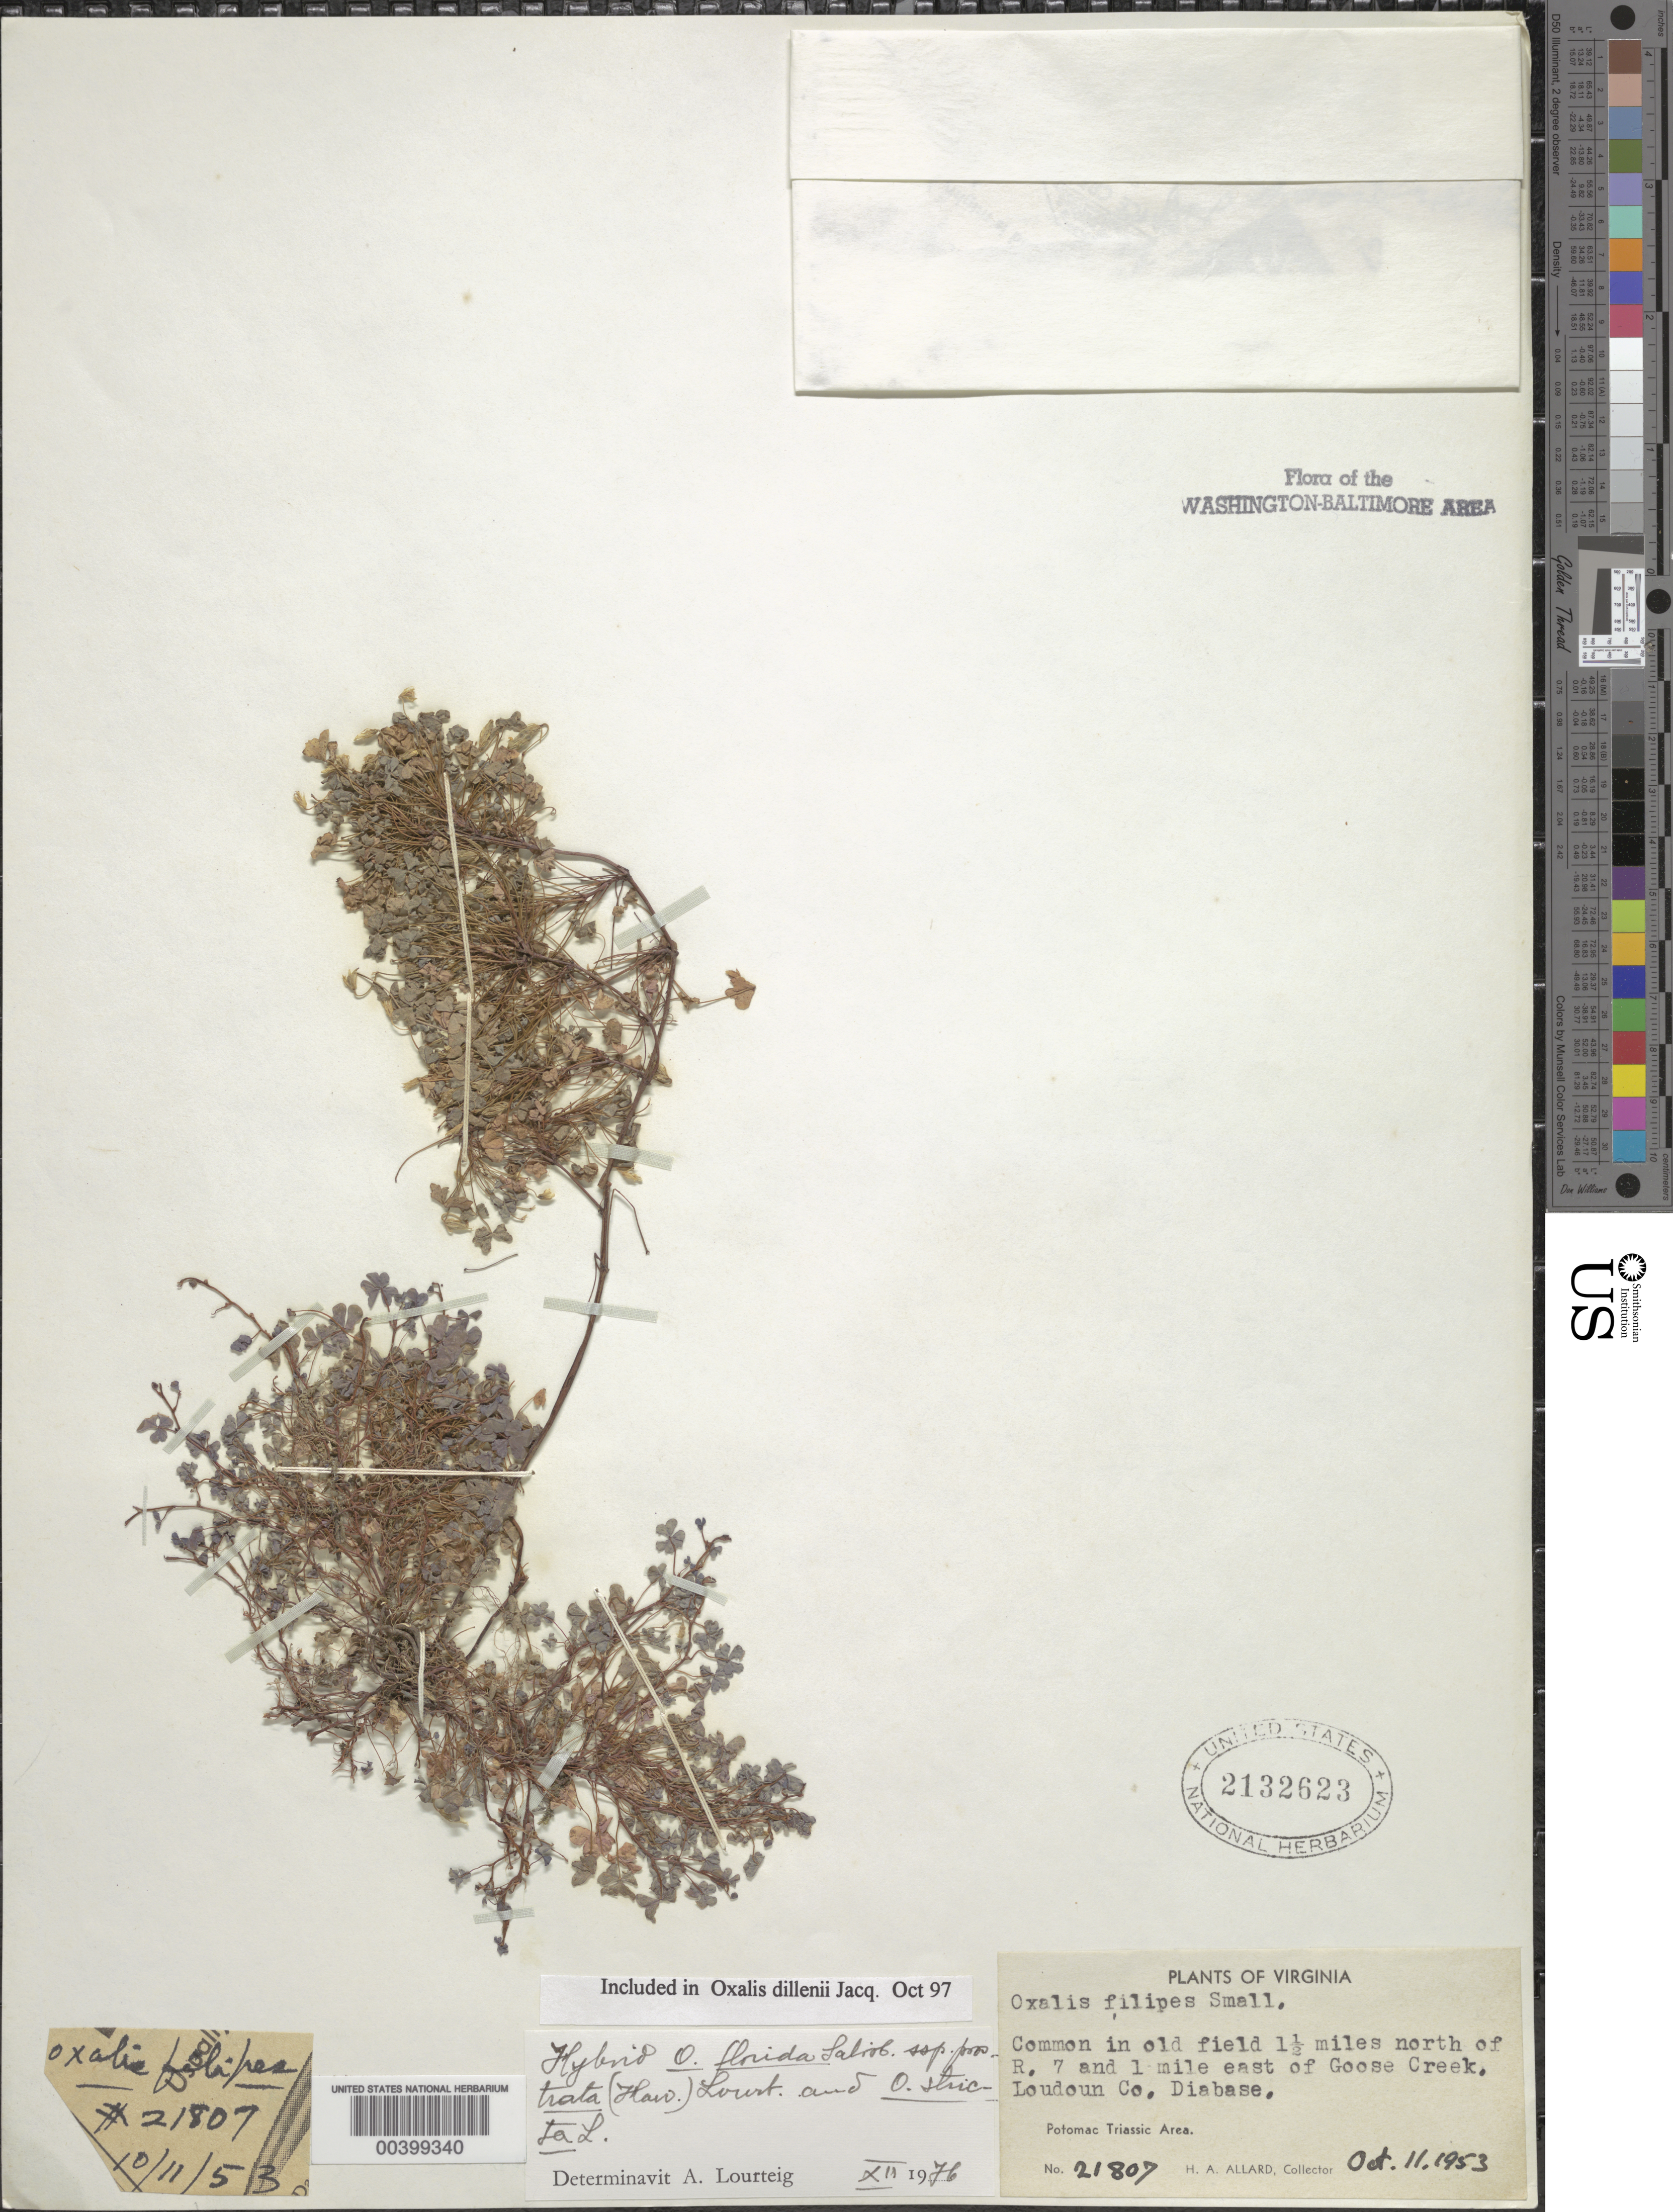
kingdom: Plantae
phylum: Tracheophyta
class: Magnoliopsida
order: Oxalidales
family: Oxalidaceae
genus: Oxalis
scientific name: Oxalis dillenii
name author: Jacq.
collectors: H. A. Allard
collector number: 21807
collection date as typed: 11 Oct 1953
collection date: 1953-10-11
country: United States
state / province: Virginia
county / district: Loudoun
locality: North of Route 7 and east of Goose Creek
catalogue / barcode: US 2132623